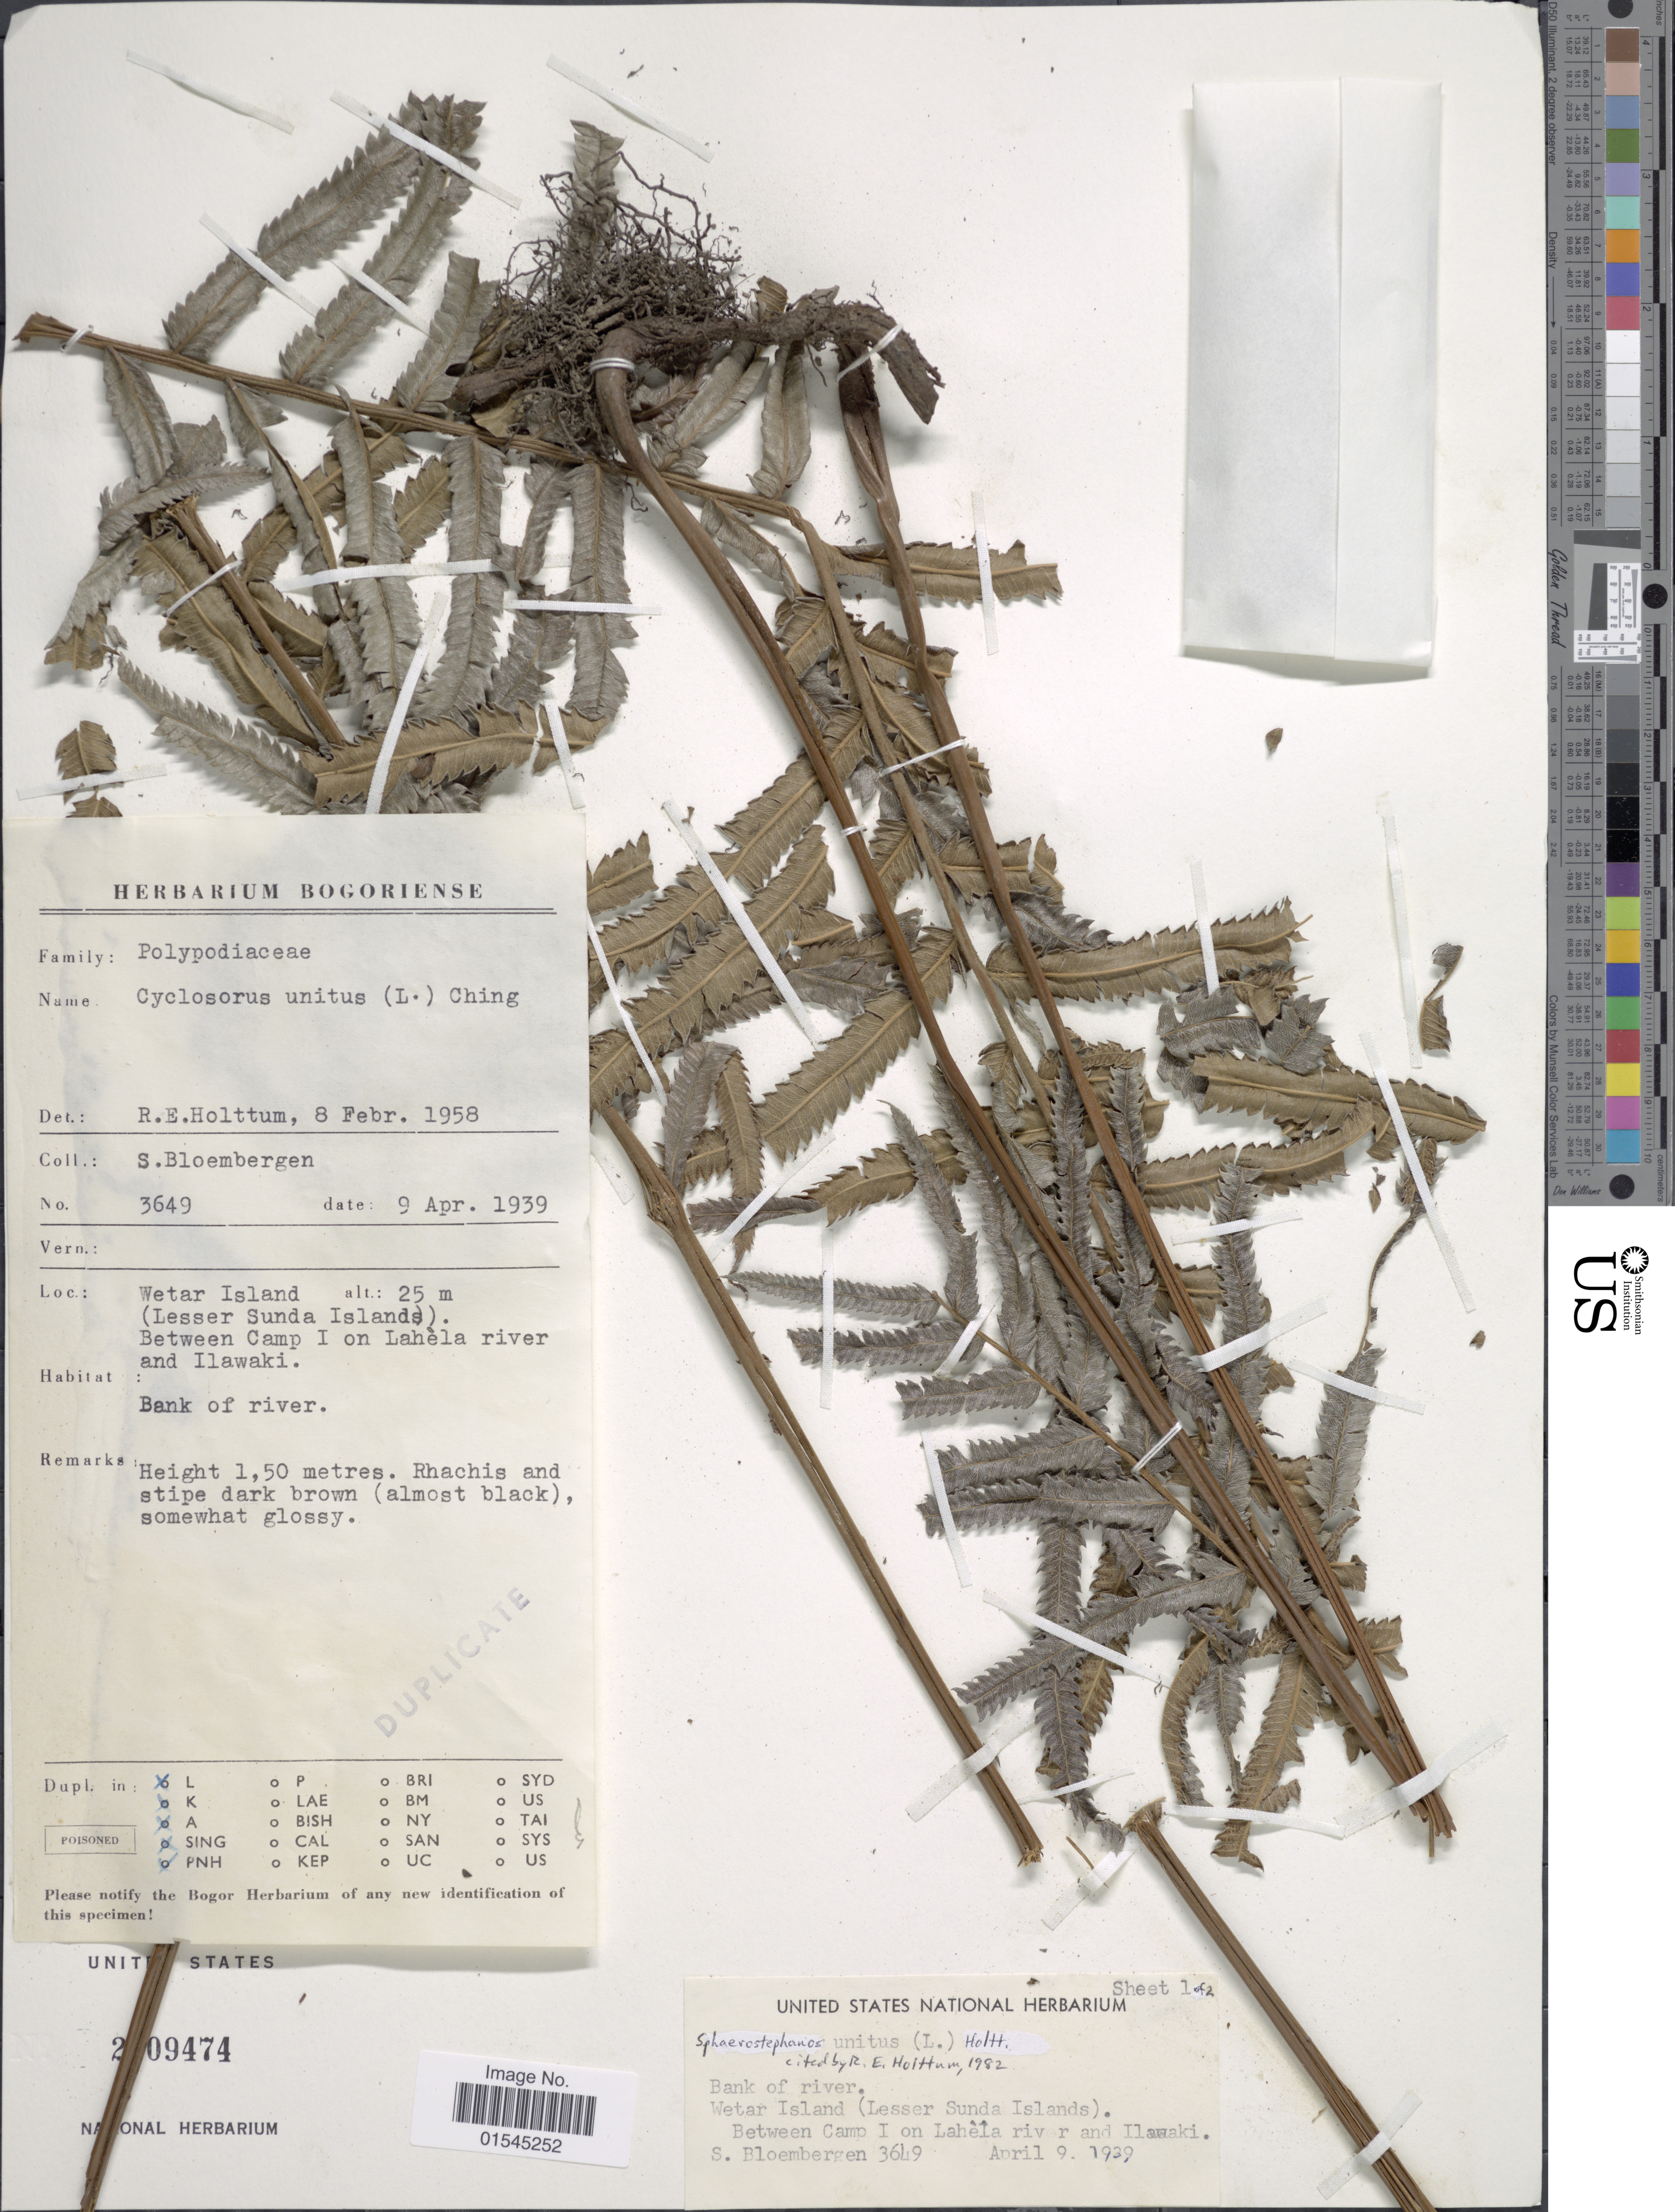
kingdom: Plantae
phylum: Tracheophyta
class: Polypodiopsida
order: Polypodiales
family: Thelypteridaceae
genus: Sphaerostephanos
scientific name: Sphaerostephanos unitus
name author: (L.) Holttum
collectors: S. Bloembergen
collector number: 3649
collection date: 1939-04-09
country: Indonesia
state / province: Nusa Tenggara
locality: Bank of river. Wetar Island (Lesser Sunda Islands). Between Camp I on Lahela river and Ilawaki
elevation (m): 25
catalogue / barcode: US 209474